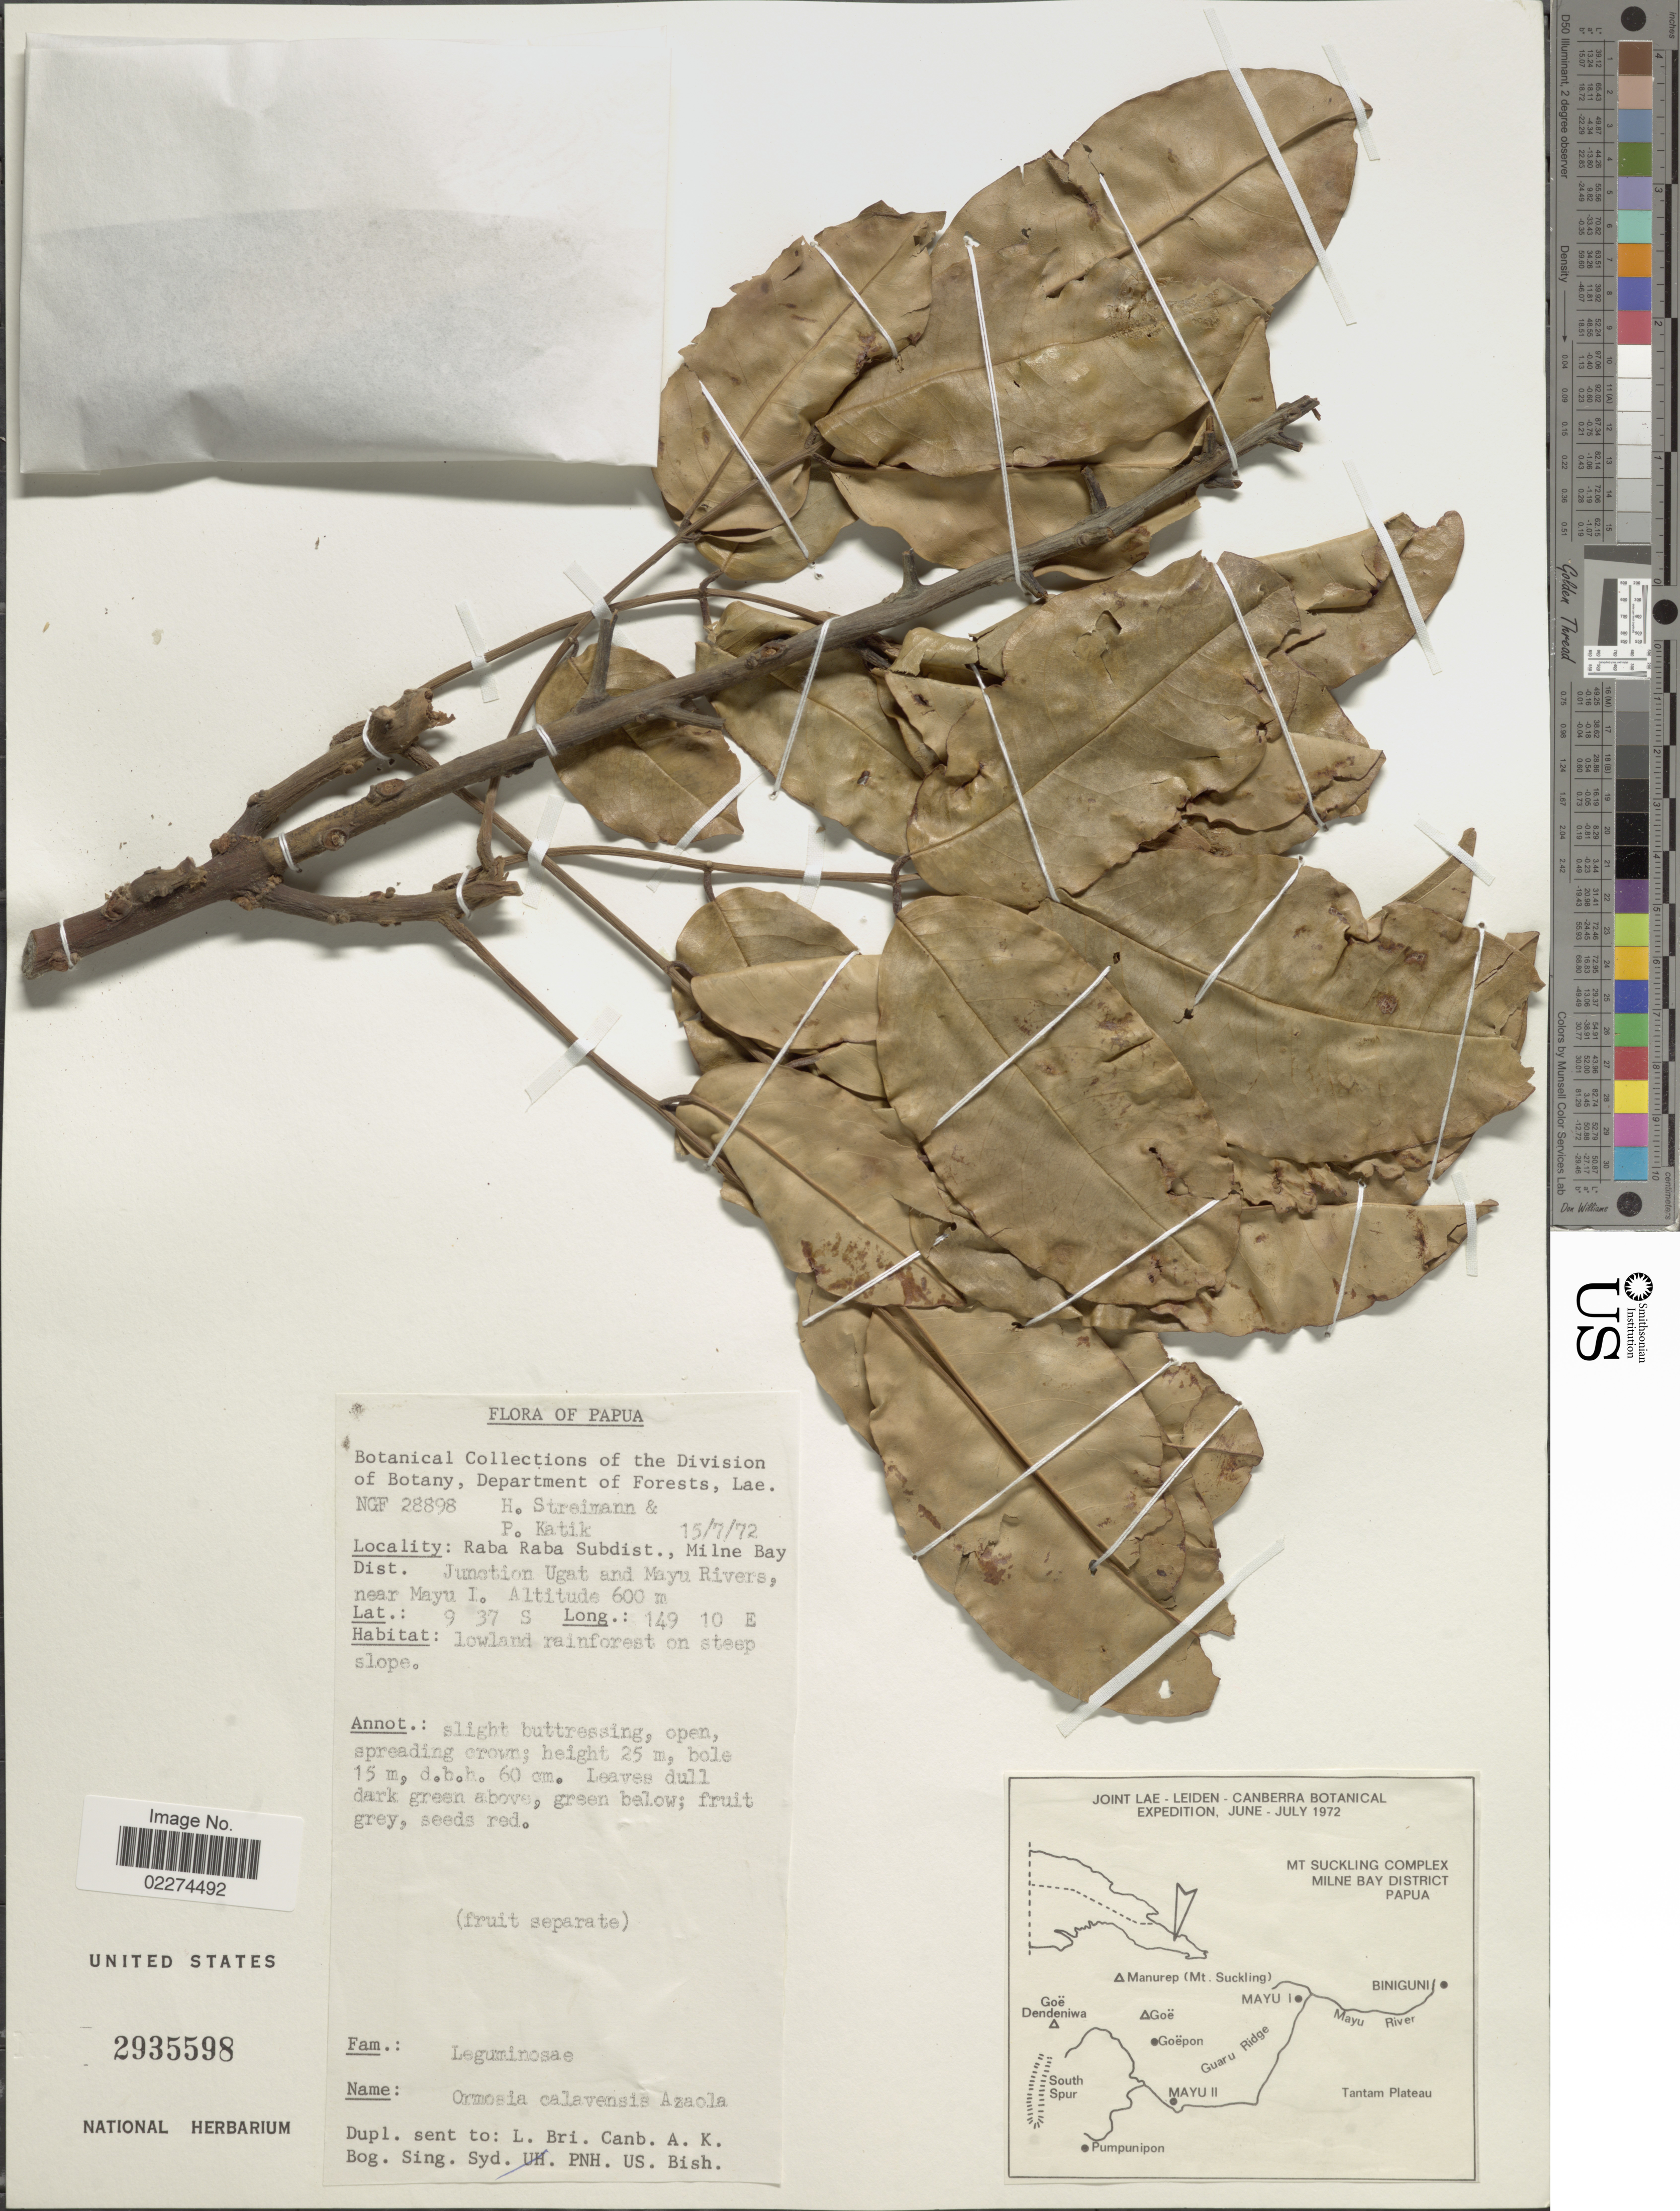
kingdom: Plantae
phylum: Tracheophyta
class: Magnoliopsida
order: Fabales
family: Fabaceae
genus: Ormosia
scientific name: Ormosia calavensis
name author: Azaola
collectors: H. Streimann & P. Katik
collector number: NGF 28898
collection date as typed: Transcribed d/m/y: 15/7/72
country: Papua New Guinea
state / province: Milne Bay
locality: Raba Raba Subdist., Milne Bay Dist., Junction Ugat and Mayu Rivers, near Mayu I.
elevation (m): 600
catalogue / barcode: US 2935598